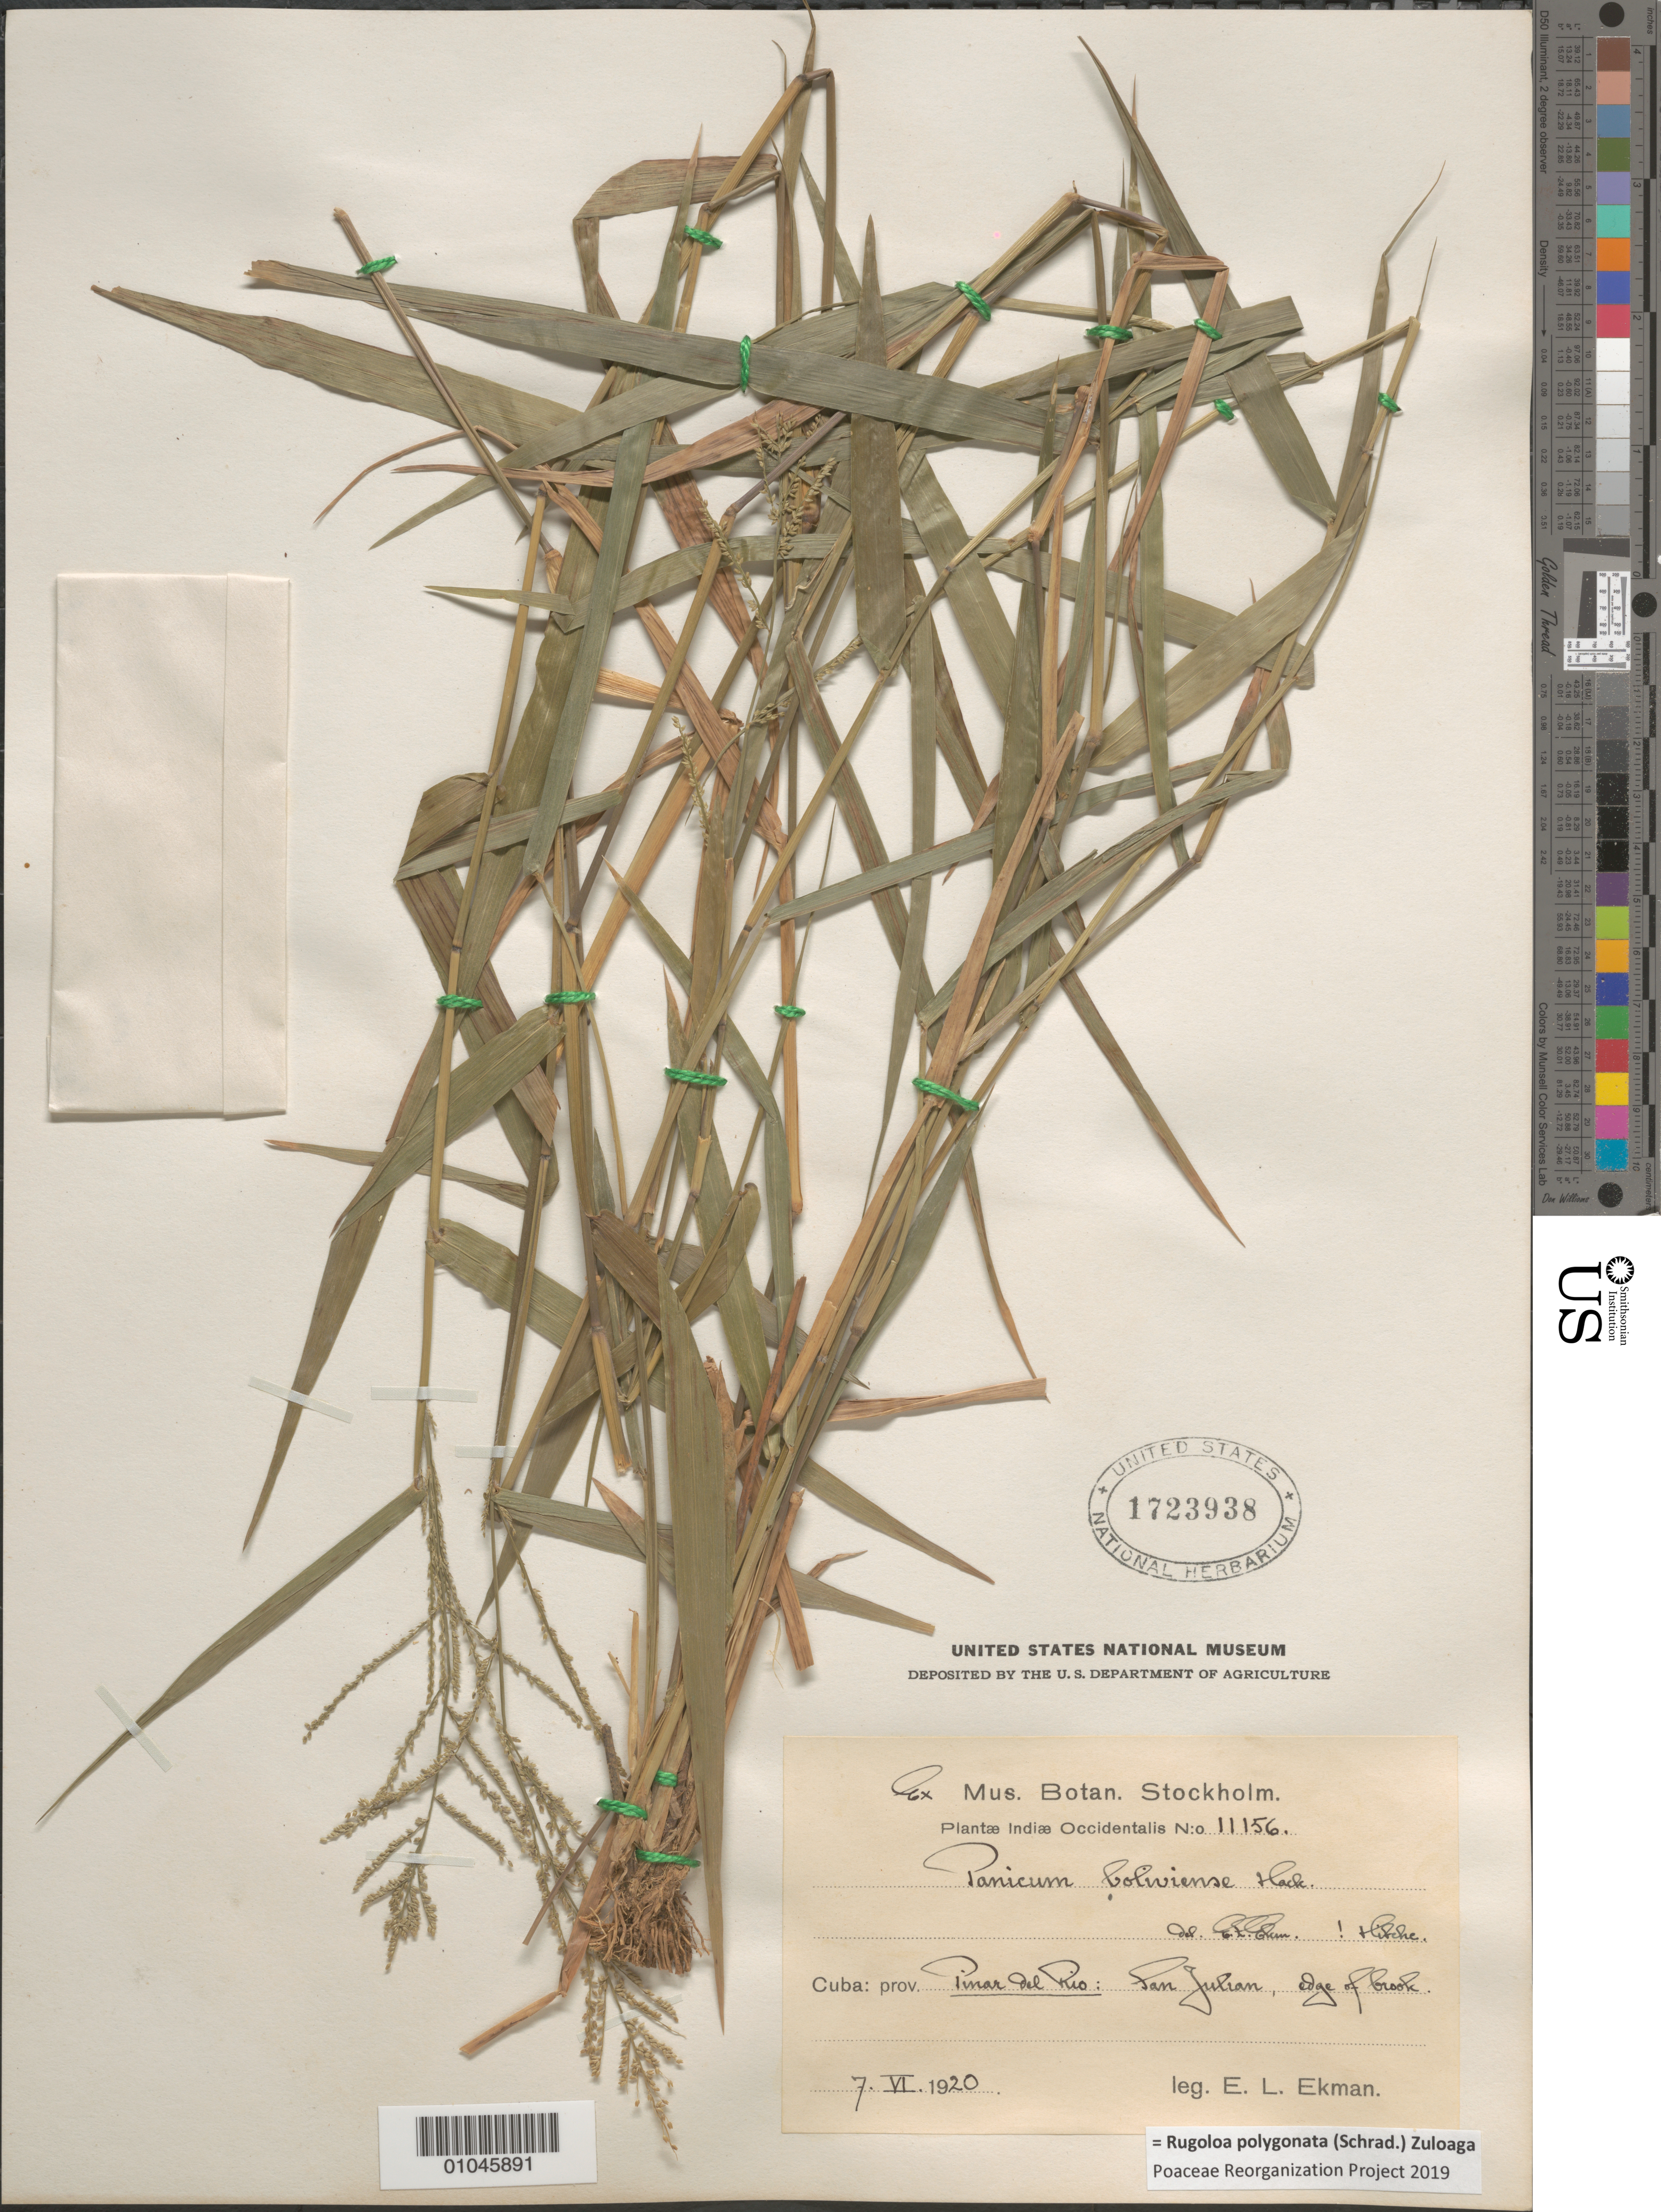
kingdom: Plantae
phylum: Tracheophyta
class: Liliopsida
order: Poales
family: Poaceae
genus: Panicum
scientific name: Panicum boliviense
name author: Hack.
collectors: E. L. Ekman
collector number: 11156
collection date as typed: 07 Jun 1920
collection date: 1920-06-07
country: Cuba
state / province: Pinar del Rio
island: Cuba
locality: San Julian, edge of brook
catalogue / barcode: US 1723938